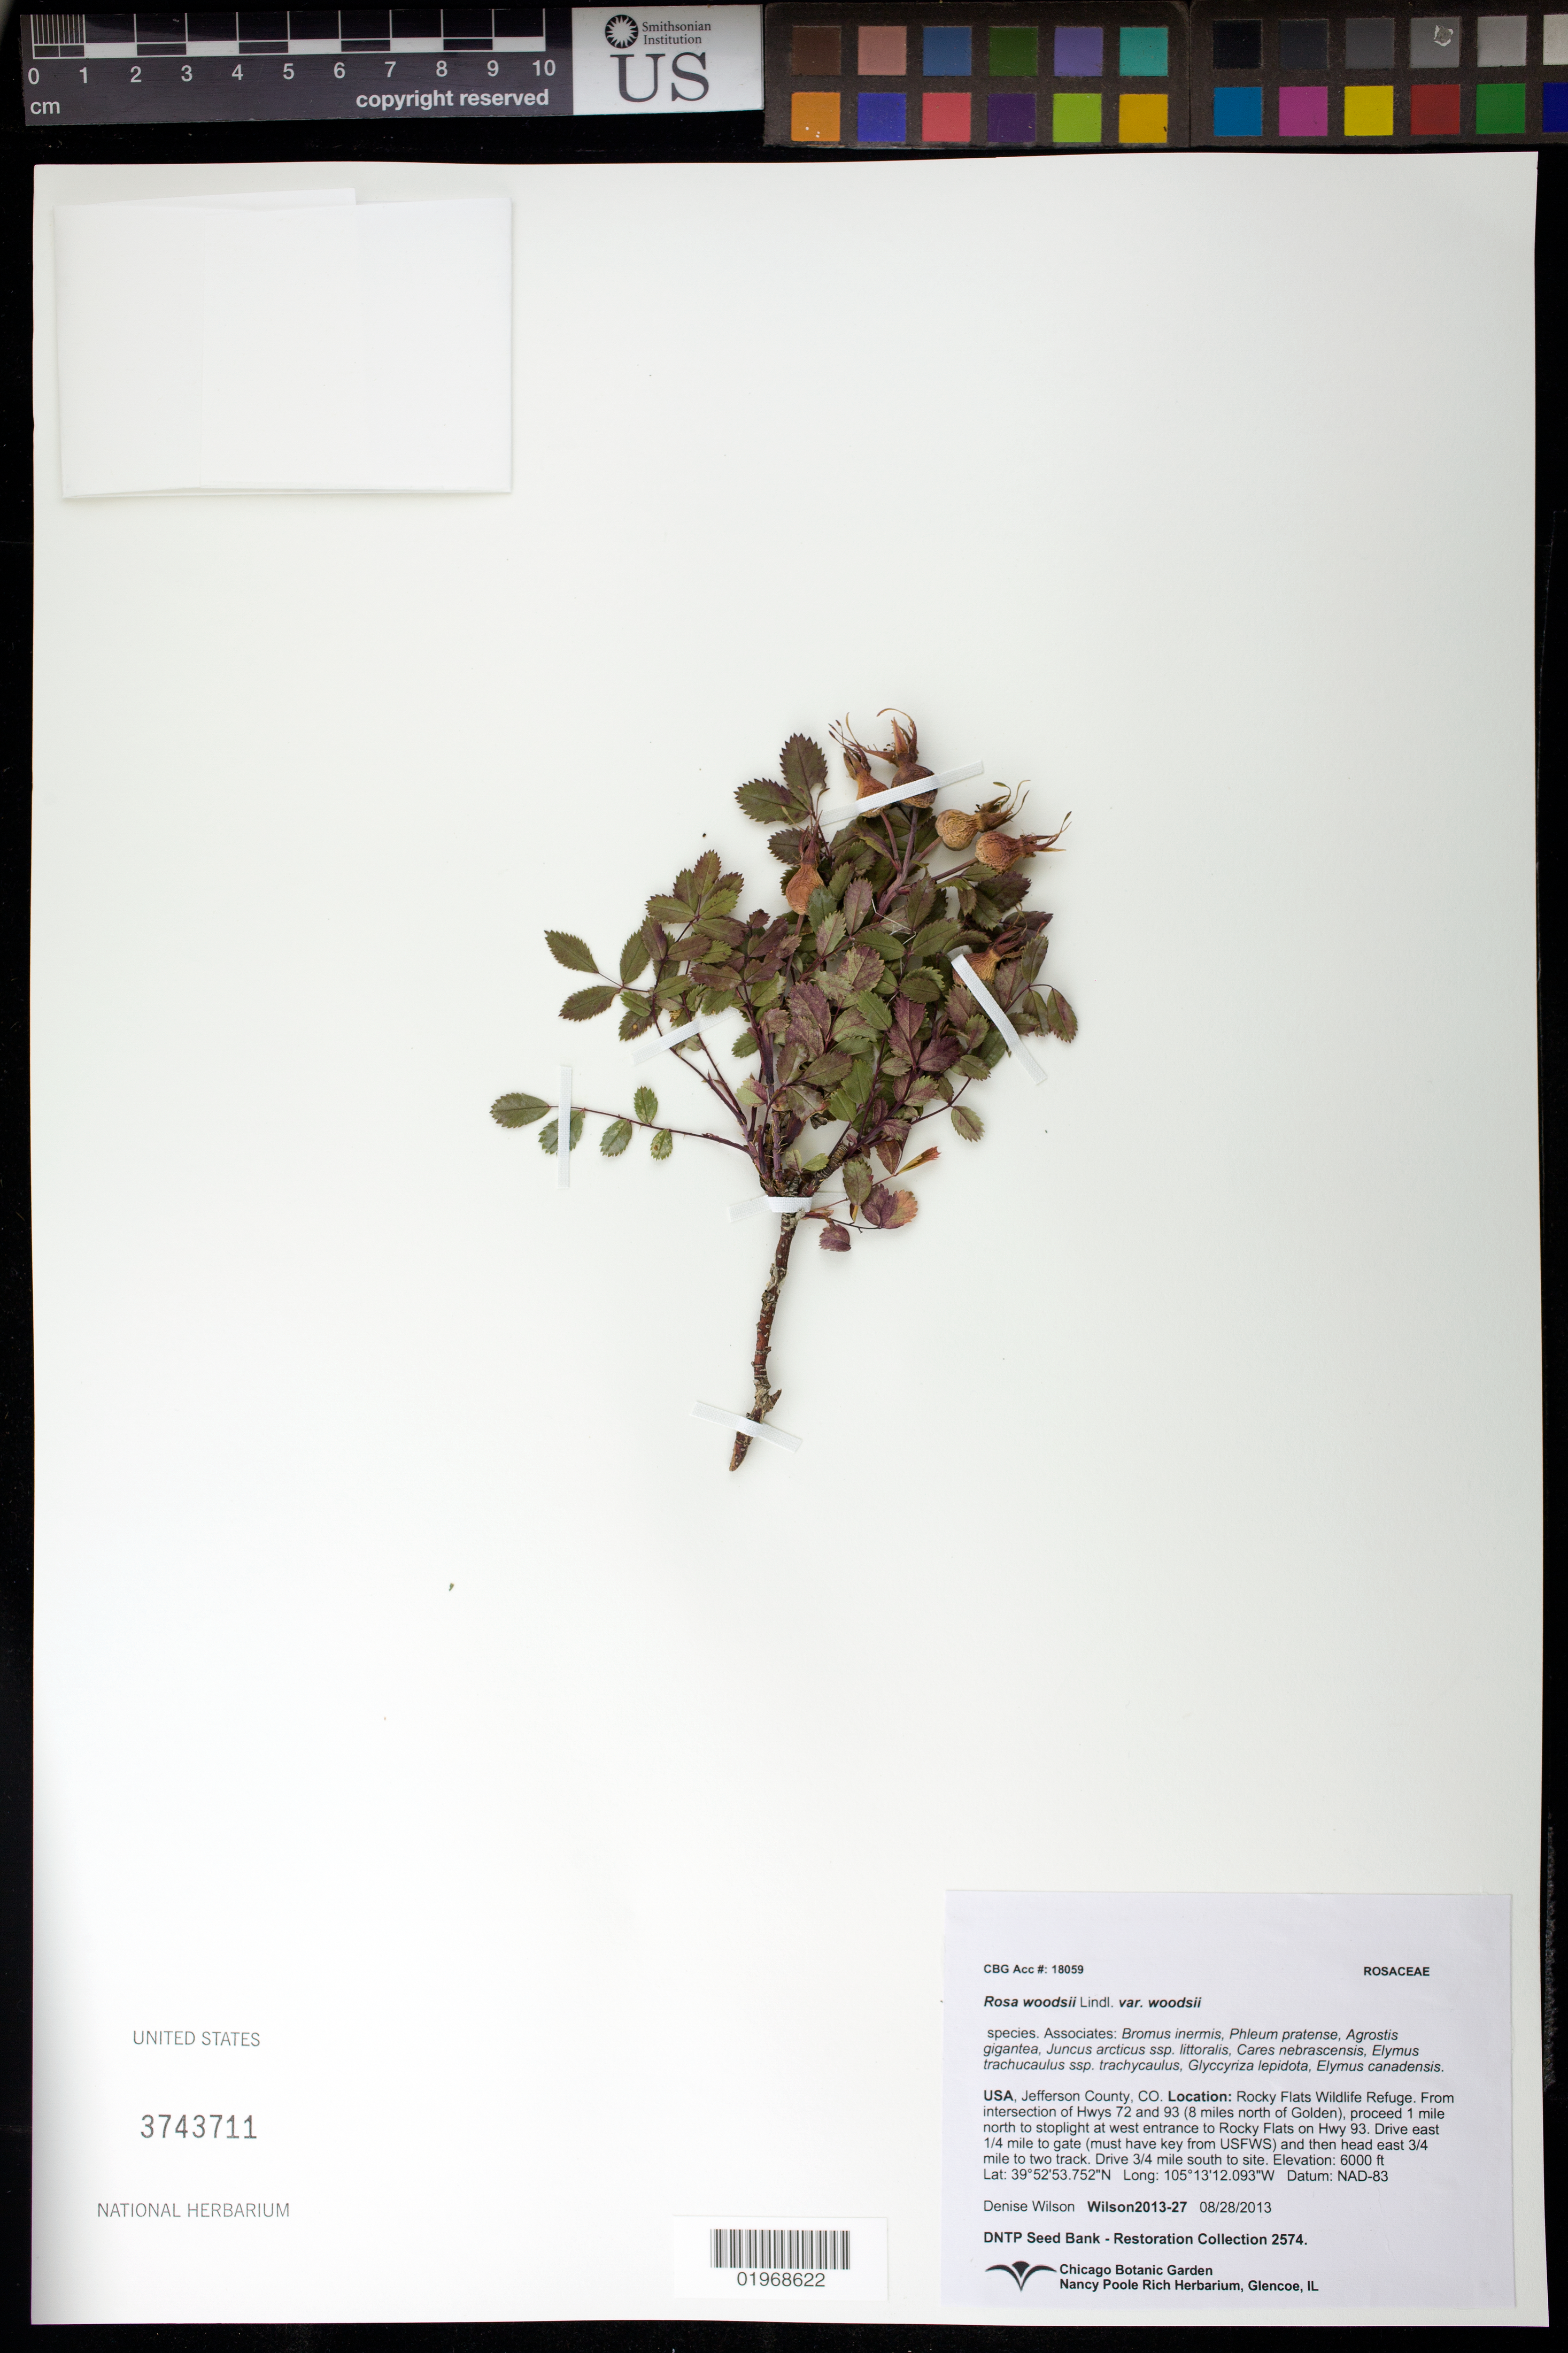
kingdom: Plantae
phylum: Tracheophyta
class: Magnoliopsida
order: Rosales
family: Rosaceae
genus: Rosa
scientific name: Rosa woodsii var. woodsii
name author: Lindl.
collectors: D. Wilson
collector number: Wilson2013-27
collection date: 2013-08-28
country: United States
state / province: Colorado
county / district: Jefferson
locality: Rocky Flats Wildlife Refuge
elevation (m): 1829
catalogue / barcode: US 3743711